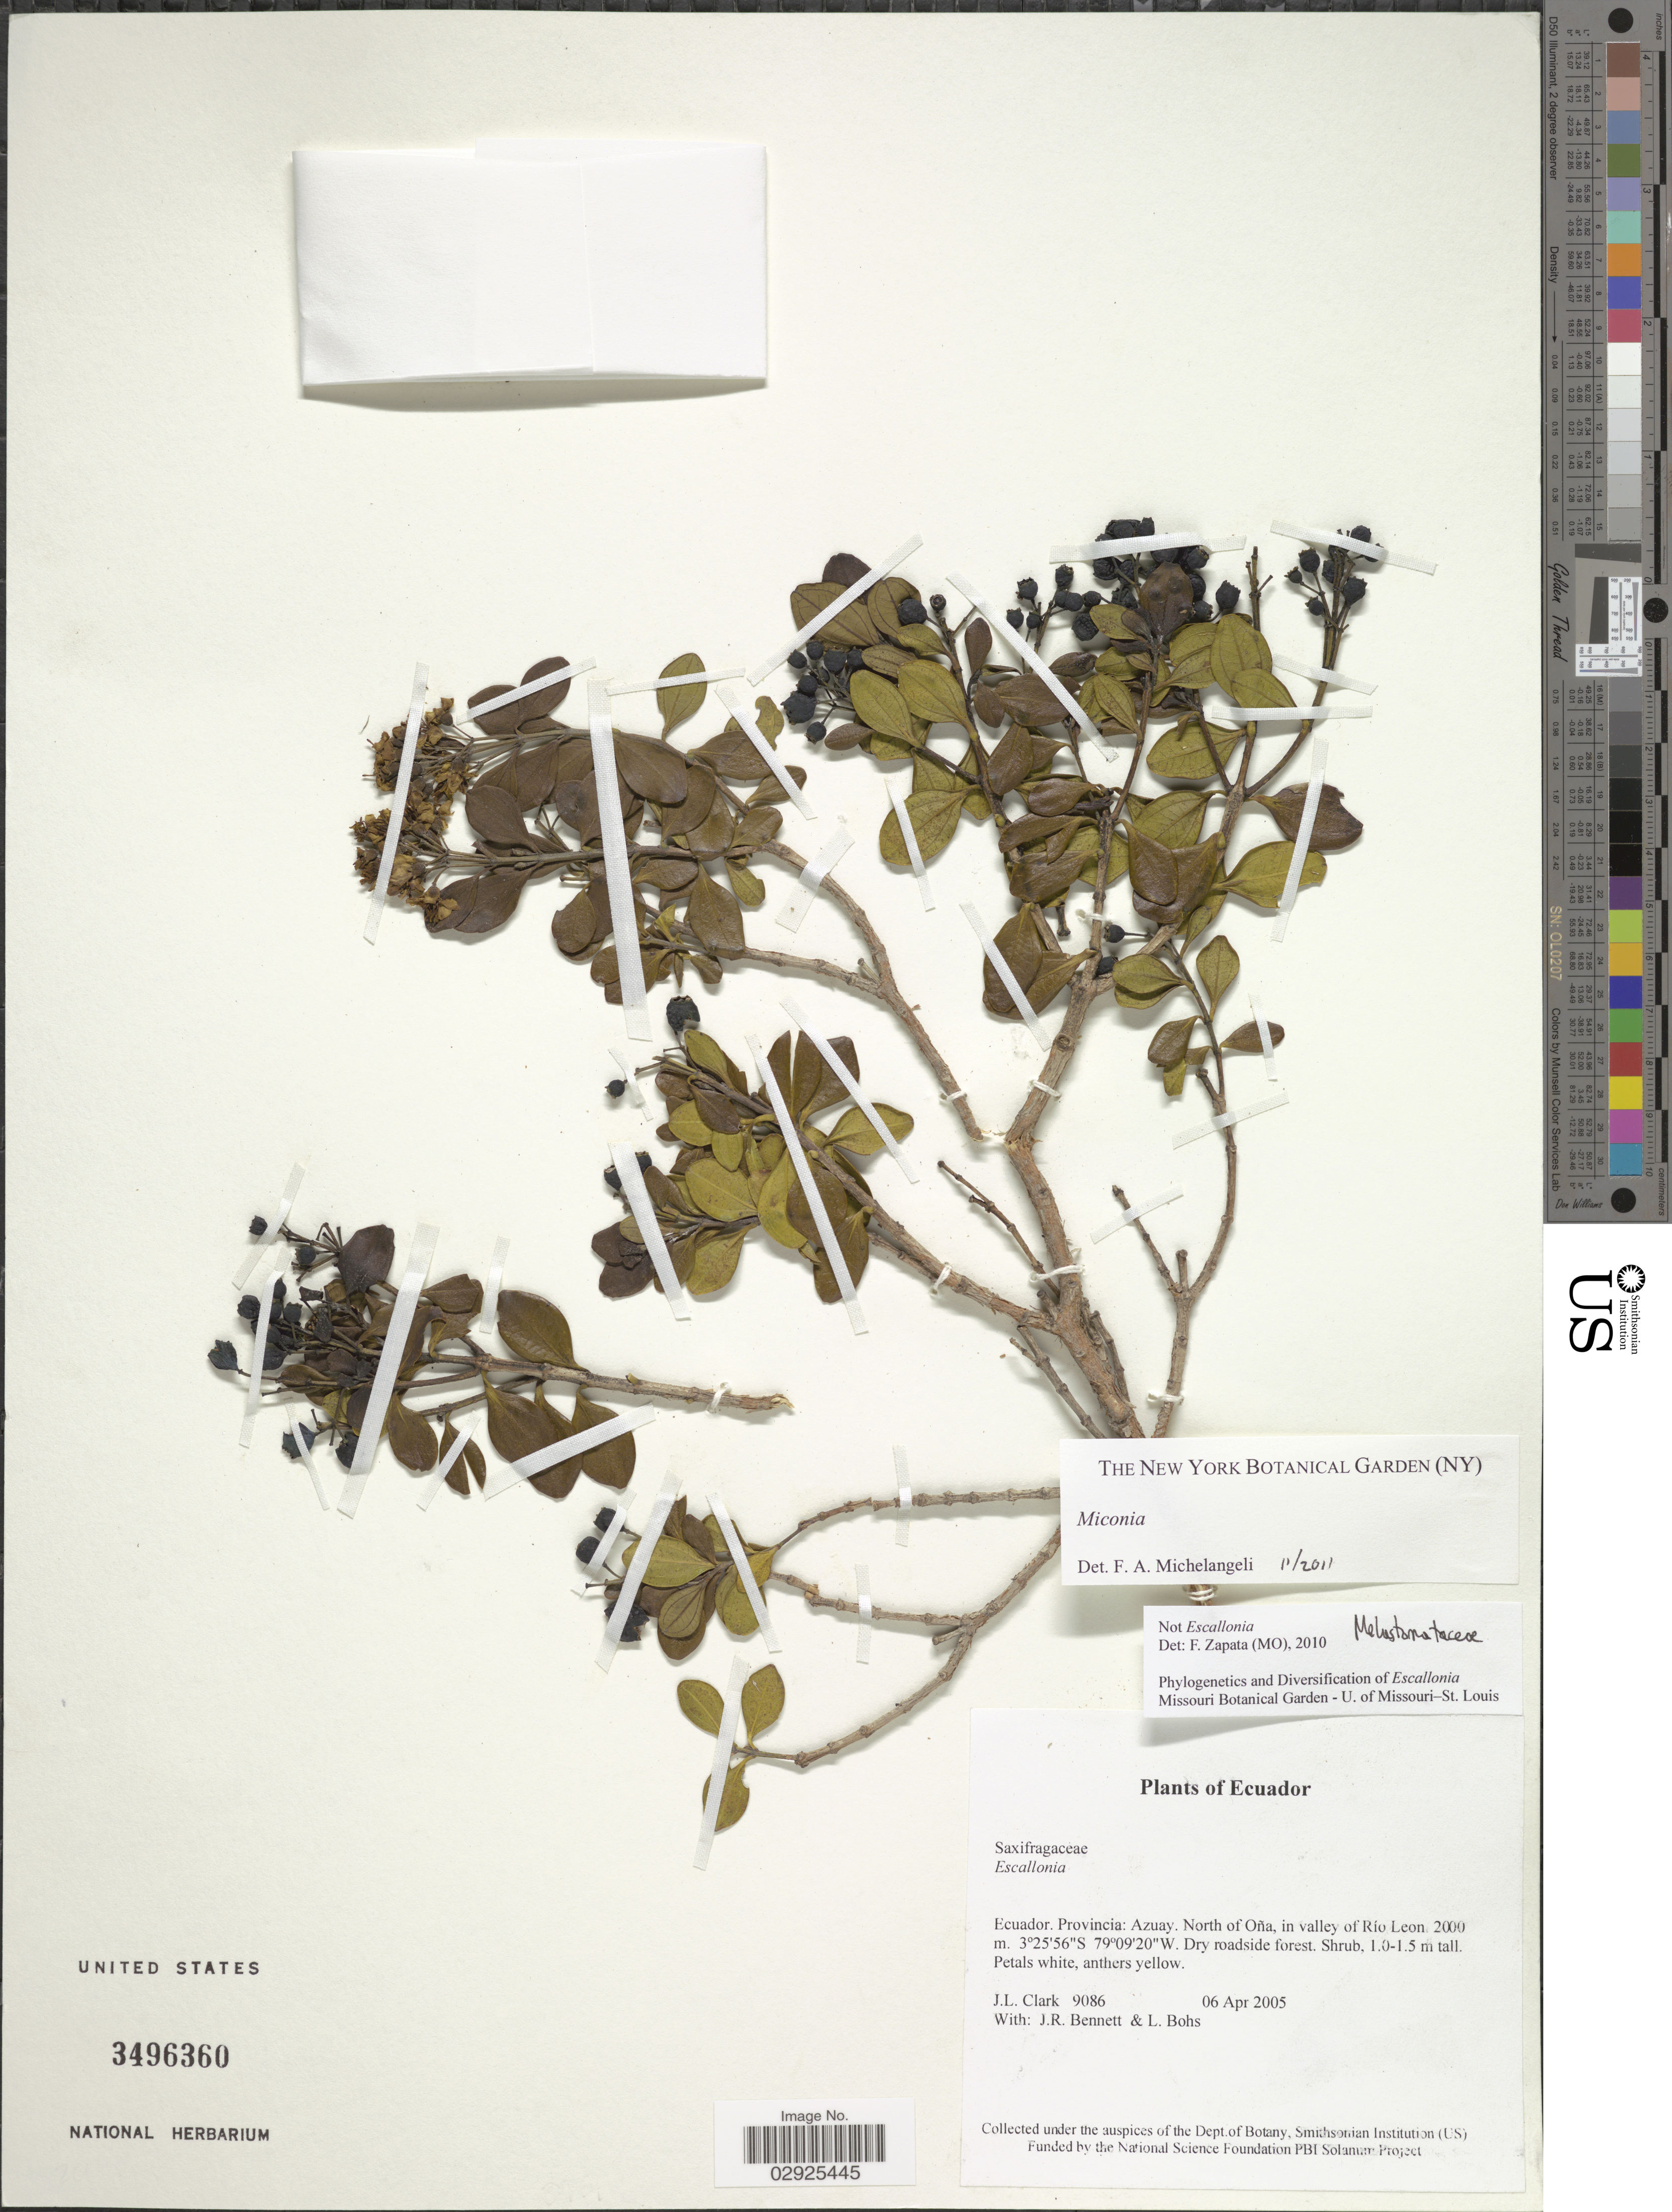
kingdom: Plantae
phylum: Tracheophyta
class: Magnoliopsida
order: Myrtales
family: Melastomataceae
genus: Miconia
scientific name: Miconia sp.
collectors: J. L. Clark, J. R. Bennett & L. A. Bohs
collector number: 9086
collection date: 2005-04-06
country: Ecuador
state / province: Azuay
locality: Provincia: Azuay, North of Oña, in valley of Rio Leon.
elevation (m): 2000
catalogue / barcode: US 3496360